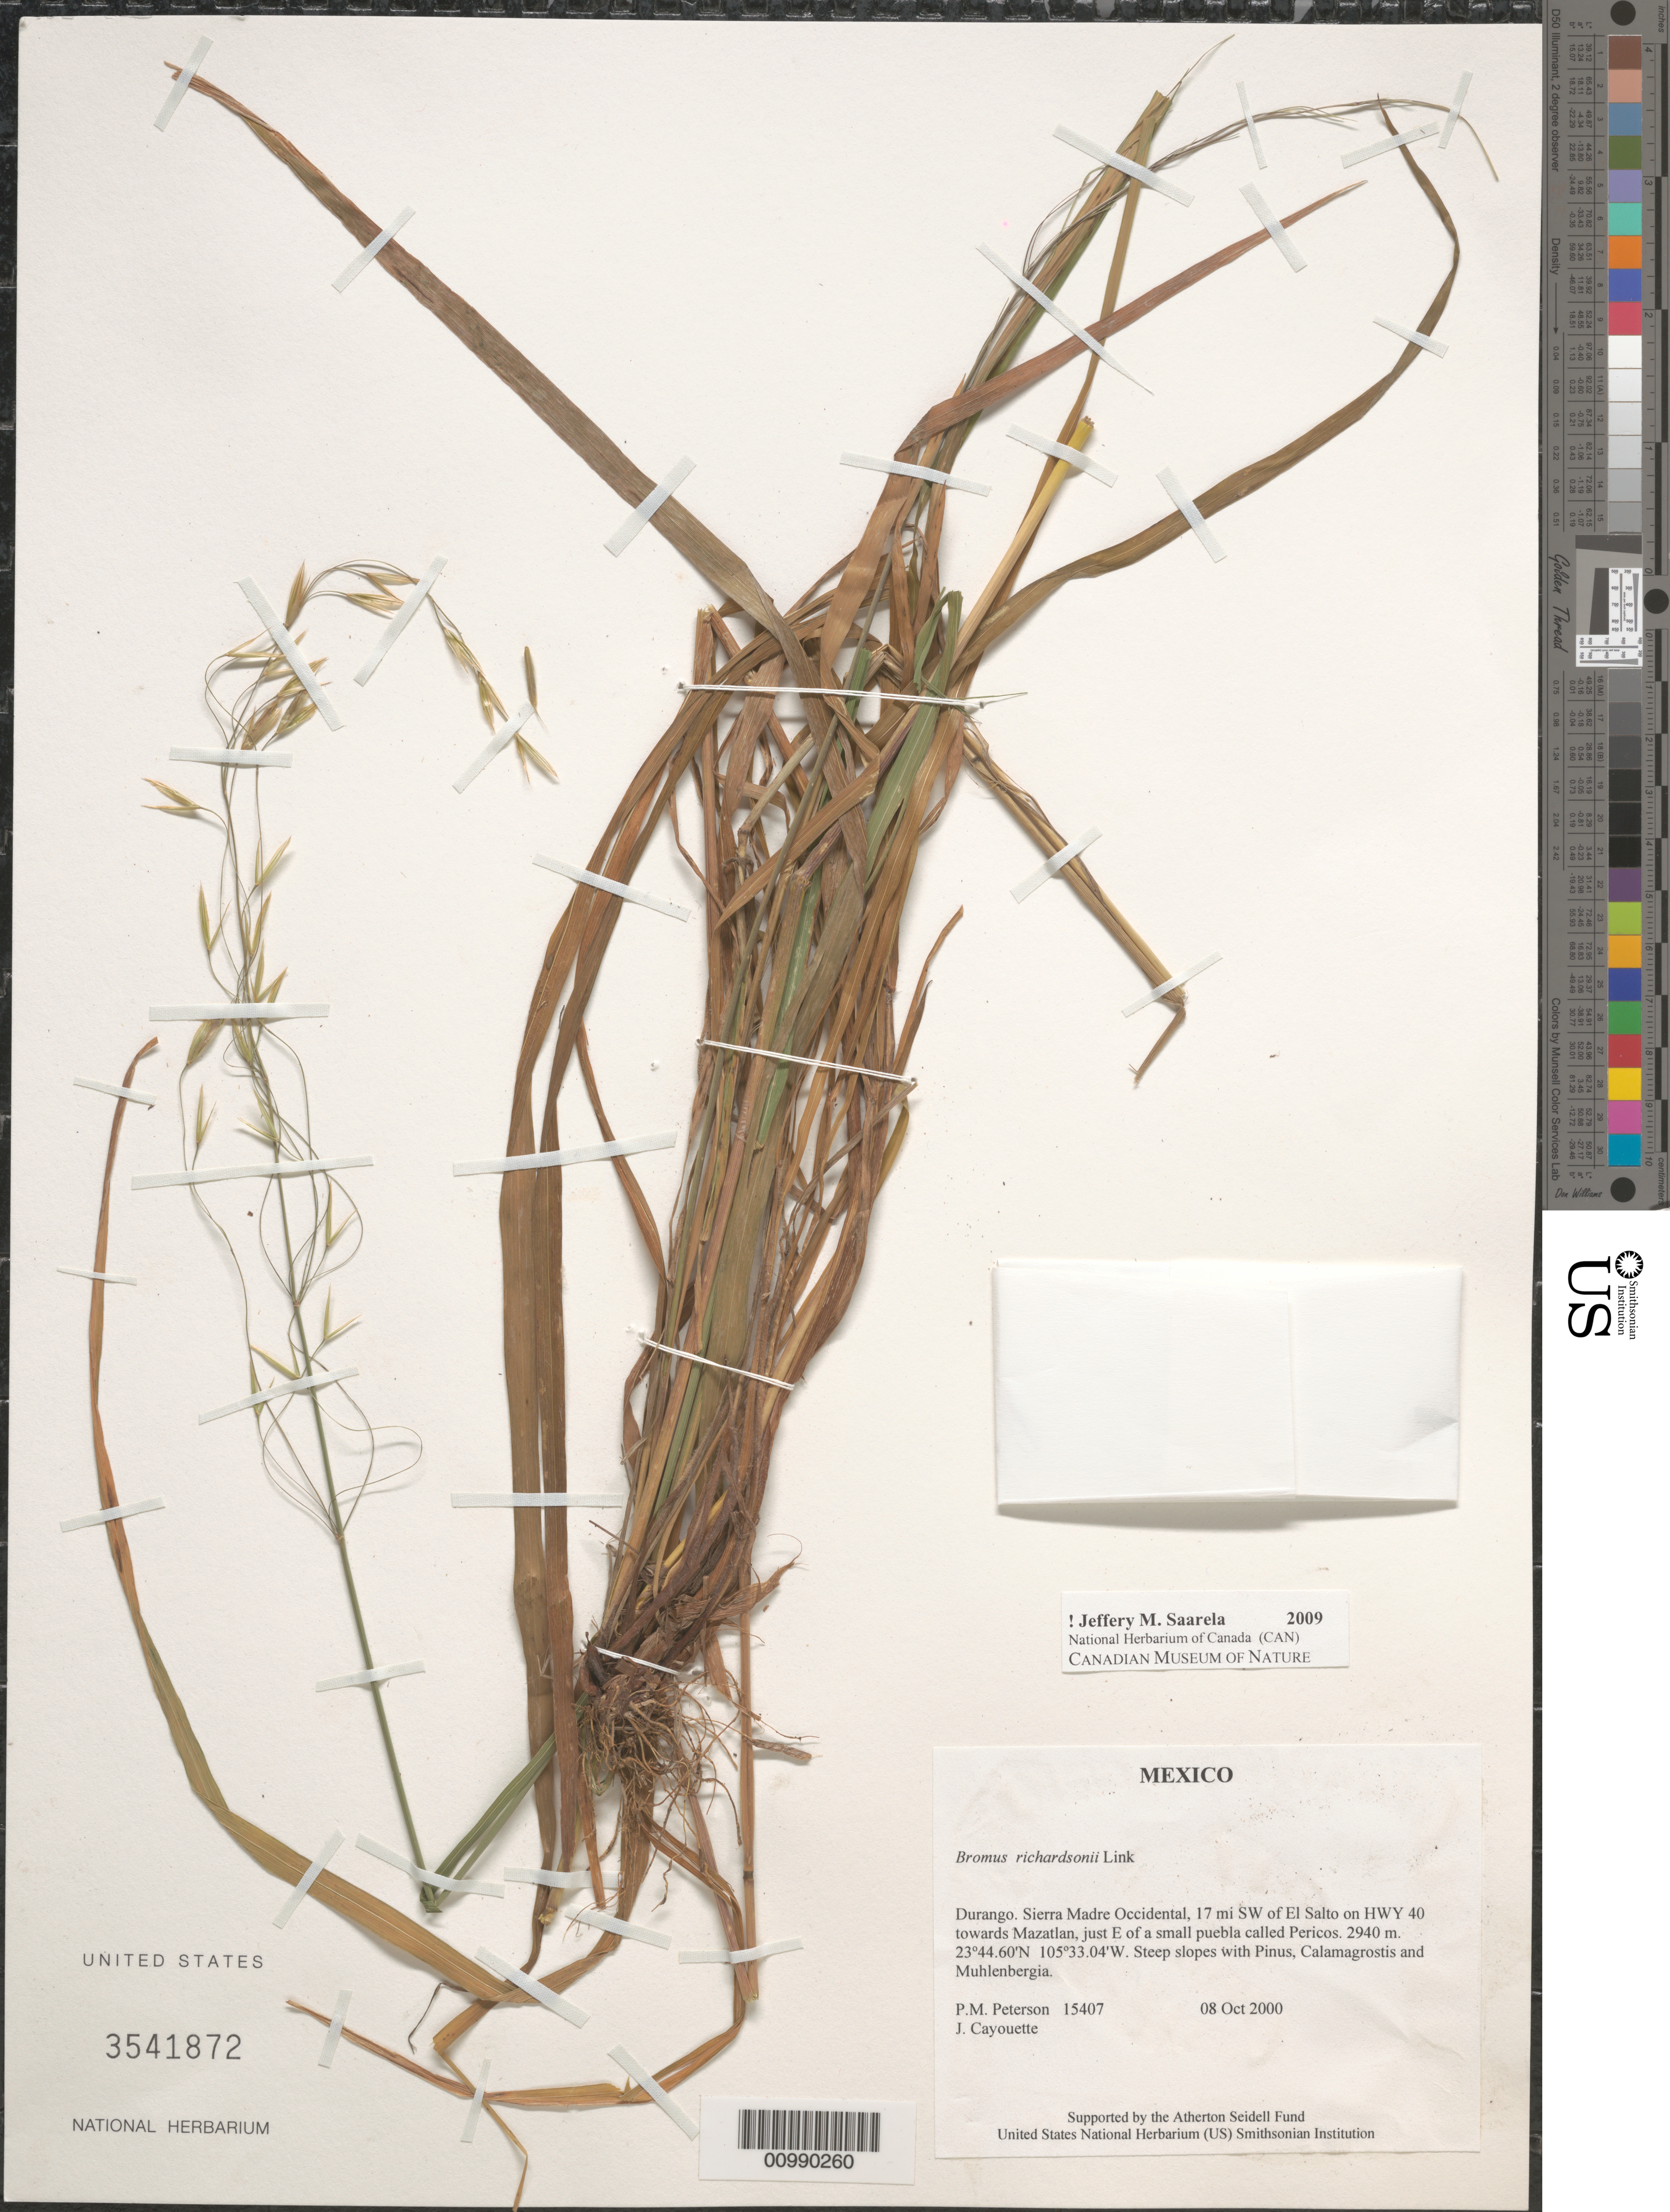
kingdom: Plantae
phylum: Tracheophyta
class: Liliopsida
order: Poales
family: Poaceae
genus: Bromus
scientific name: Bromus richardsonii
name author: Link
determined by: Saarela, J. M., (CAN), Canadian Museum of Nature (CANADA)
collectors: P. M. Peterson & J. Cayouette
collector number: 15407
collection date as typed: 08 Oct 2000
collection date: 2000-10-08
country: Mexico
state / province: Durango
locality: Sierra Madre Occidental, 17 mi SW of El Salto on HWY 40 towards Mazatlan, just E of a small puebla called Pericos.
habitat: Steep slopes with Pinus, Calamagrostis and Muhlenbergia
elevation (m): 2940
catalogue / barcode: US 3541872